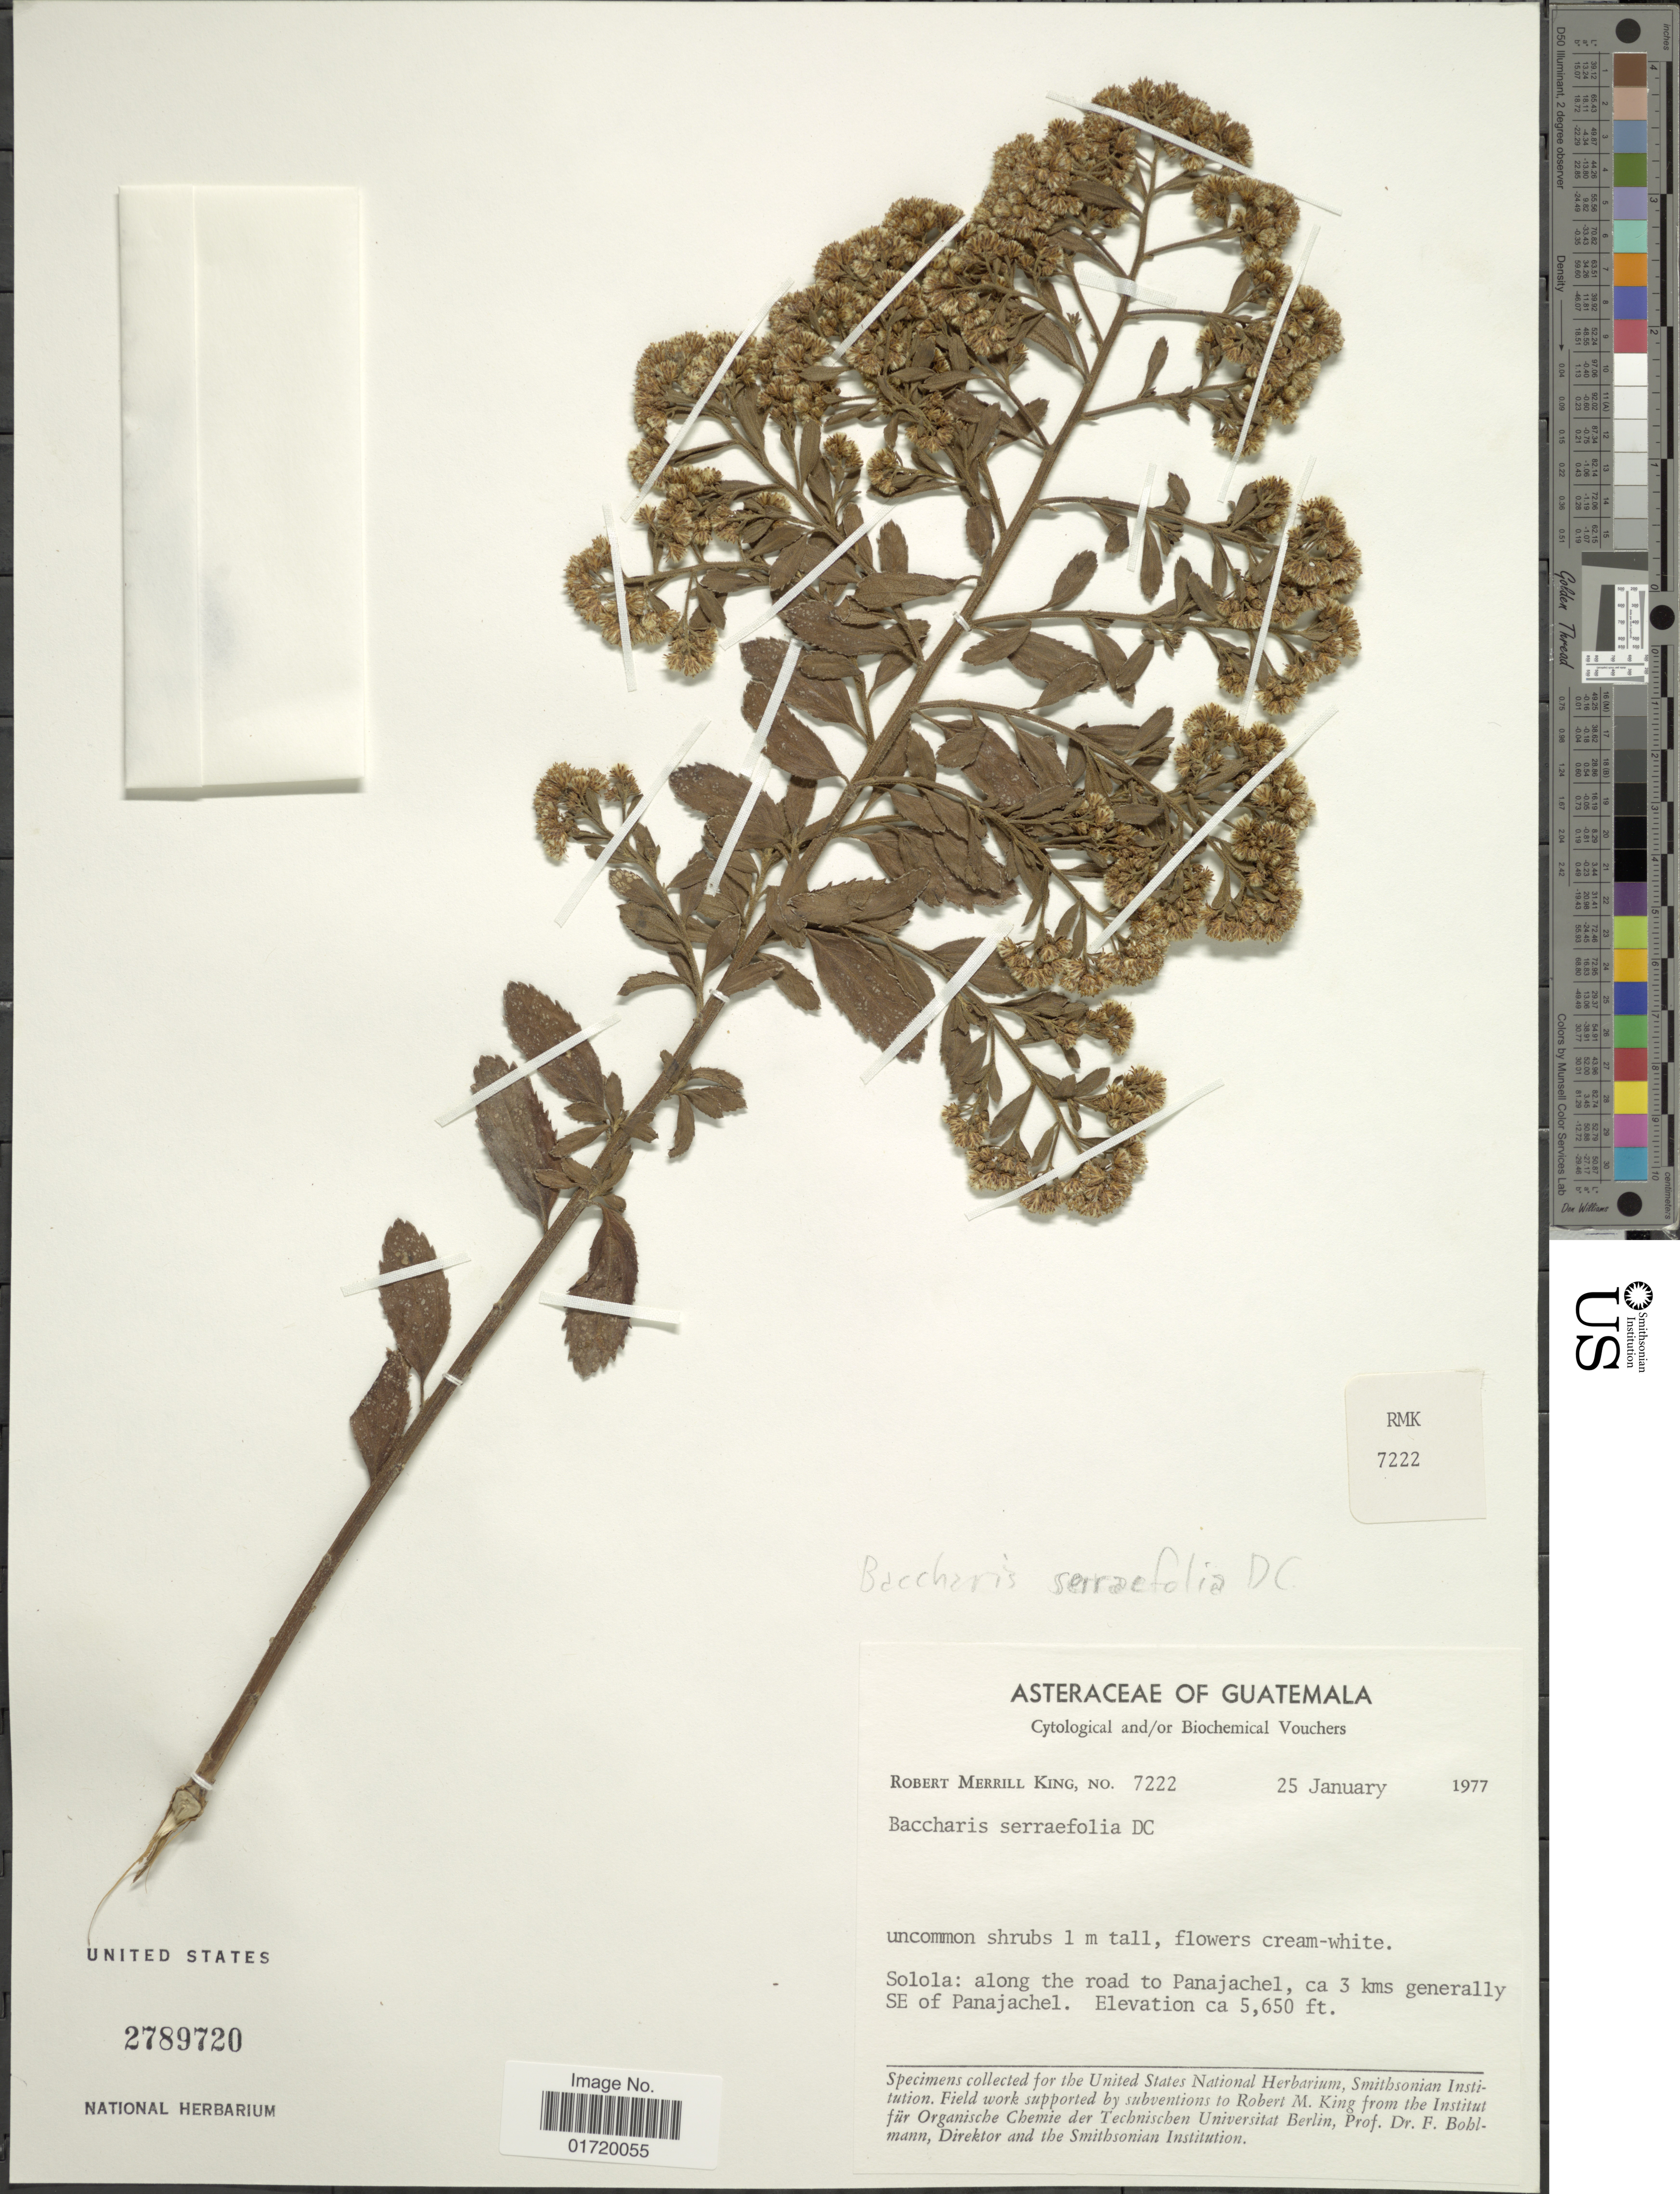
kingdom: Plantae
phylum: Tracheophyta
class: Magnoliopsida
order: Asterales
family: Asteraceae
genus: Baccharis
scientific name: Baccharis serrifolia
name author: DC.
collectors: R. M. King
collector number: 7222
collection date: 1977-01-25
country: Guatemala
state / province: Sololá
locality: Along the road to Panajachel, ca 3 kms generally SE of Panajachel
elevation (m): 1722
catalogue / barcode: US 2789720